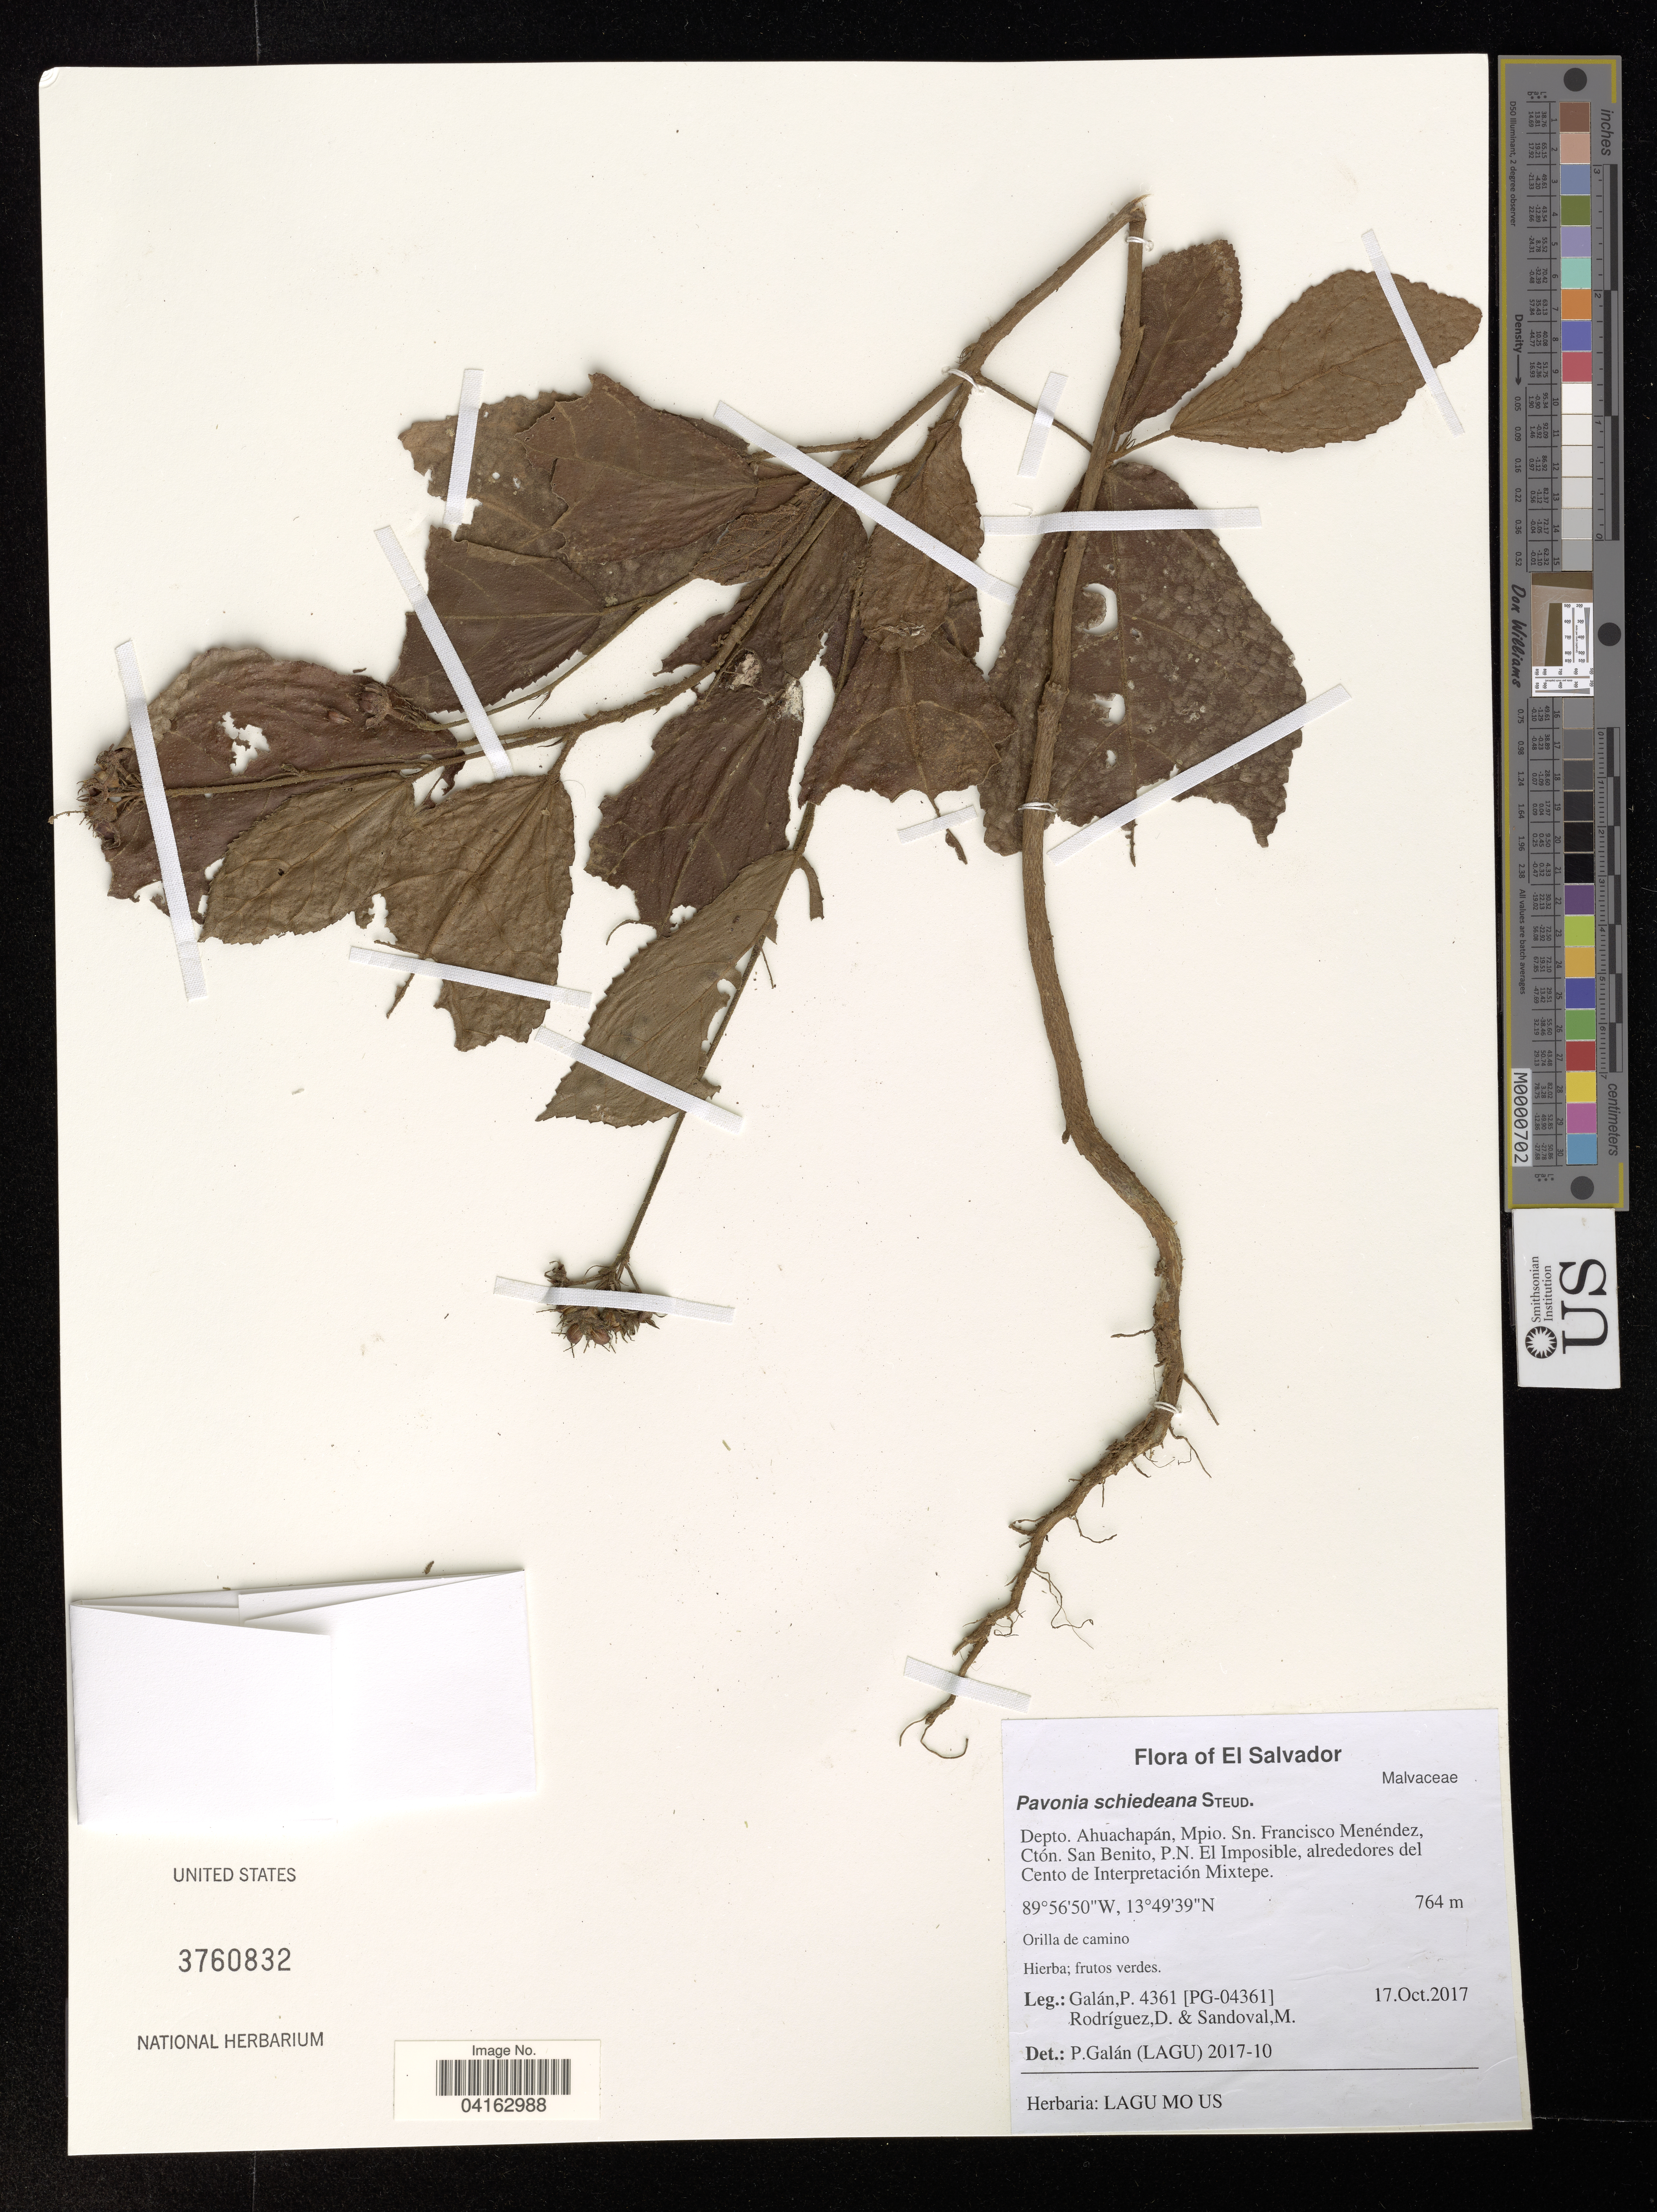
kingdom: Plantae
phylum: Tracheophyta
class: Magnoliopsida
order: Malvales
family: Malvaceae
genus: Pavonia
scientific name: Pavonia schiedeana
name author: Steud.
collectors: P. Galan, D. Rodríguez & M. Sandoval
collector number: PG-04361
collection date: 2017-10-17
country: El Salvador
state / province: Ahuachapan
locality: Mpio. Sn. Francisco Menéndez, Ctón. San Benito, P.N. El Imposible, alrededores del Cento Interpretación Mixtepe.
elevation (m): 764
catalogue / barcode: US 3760832